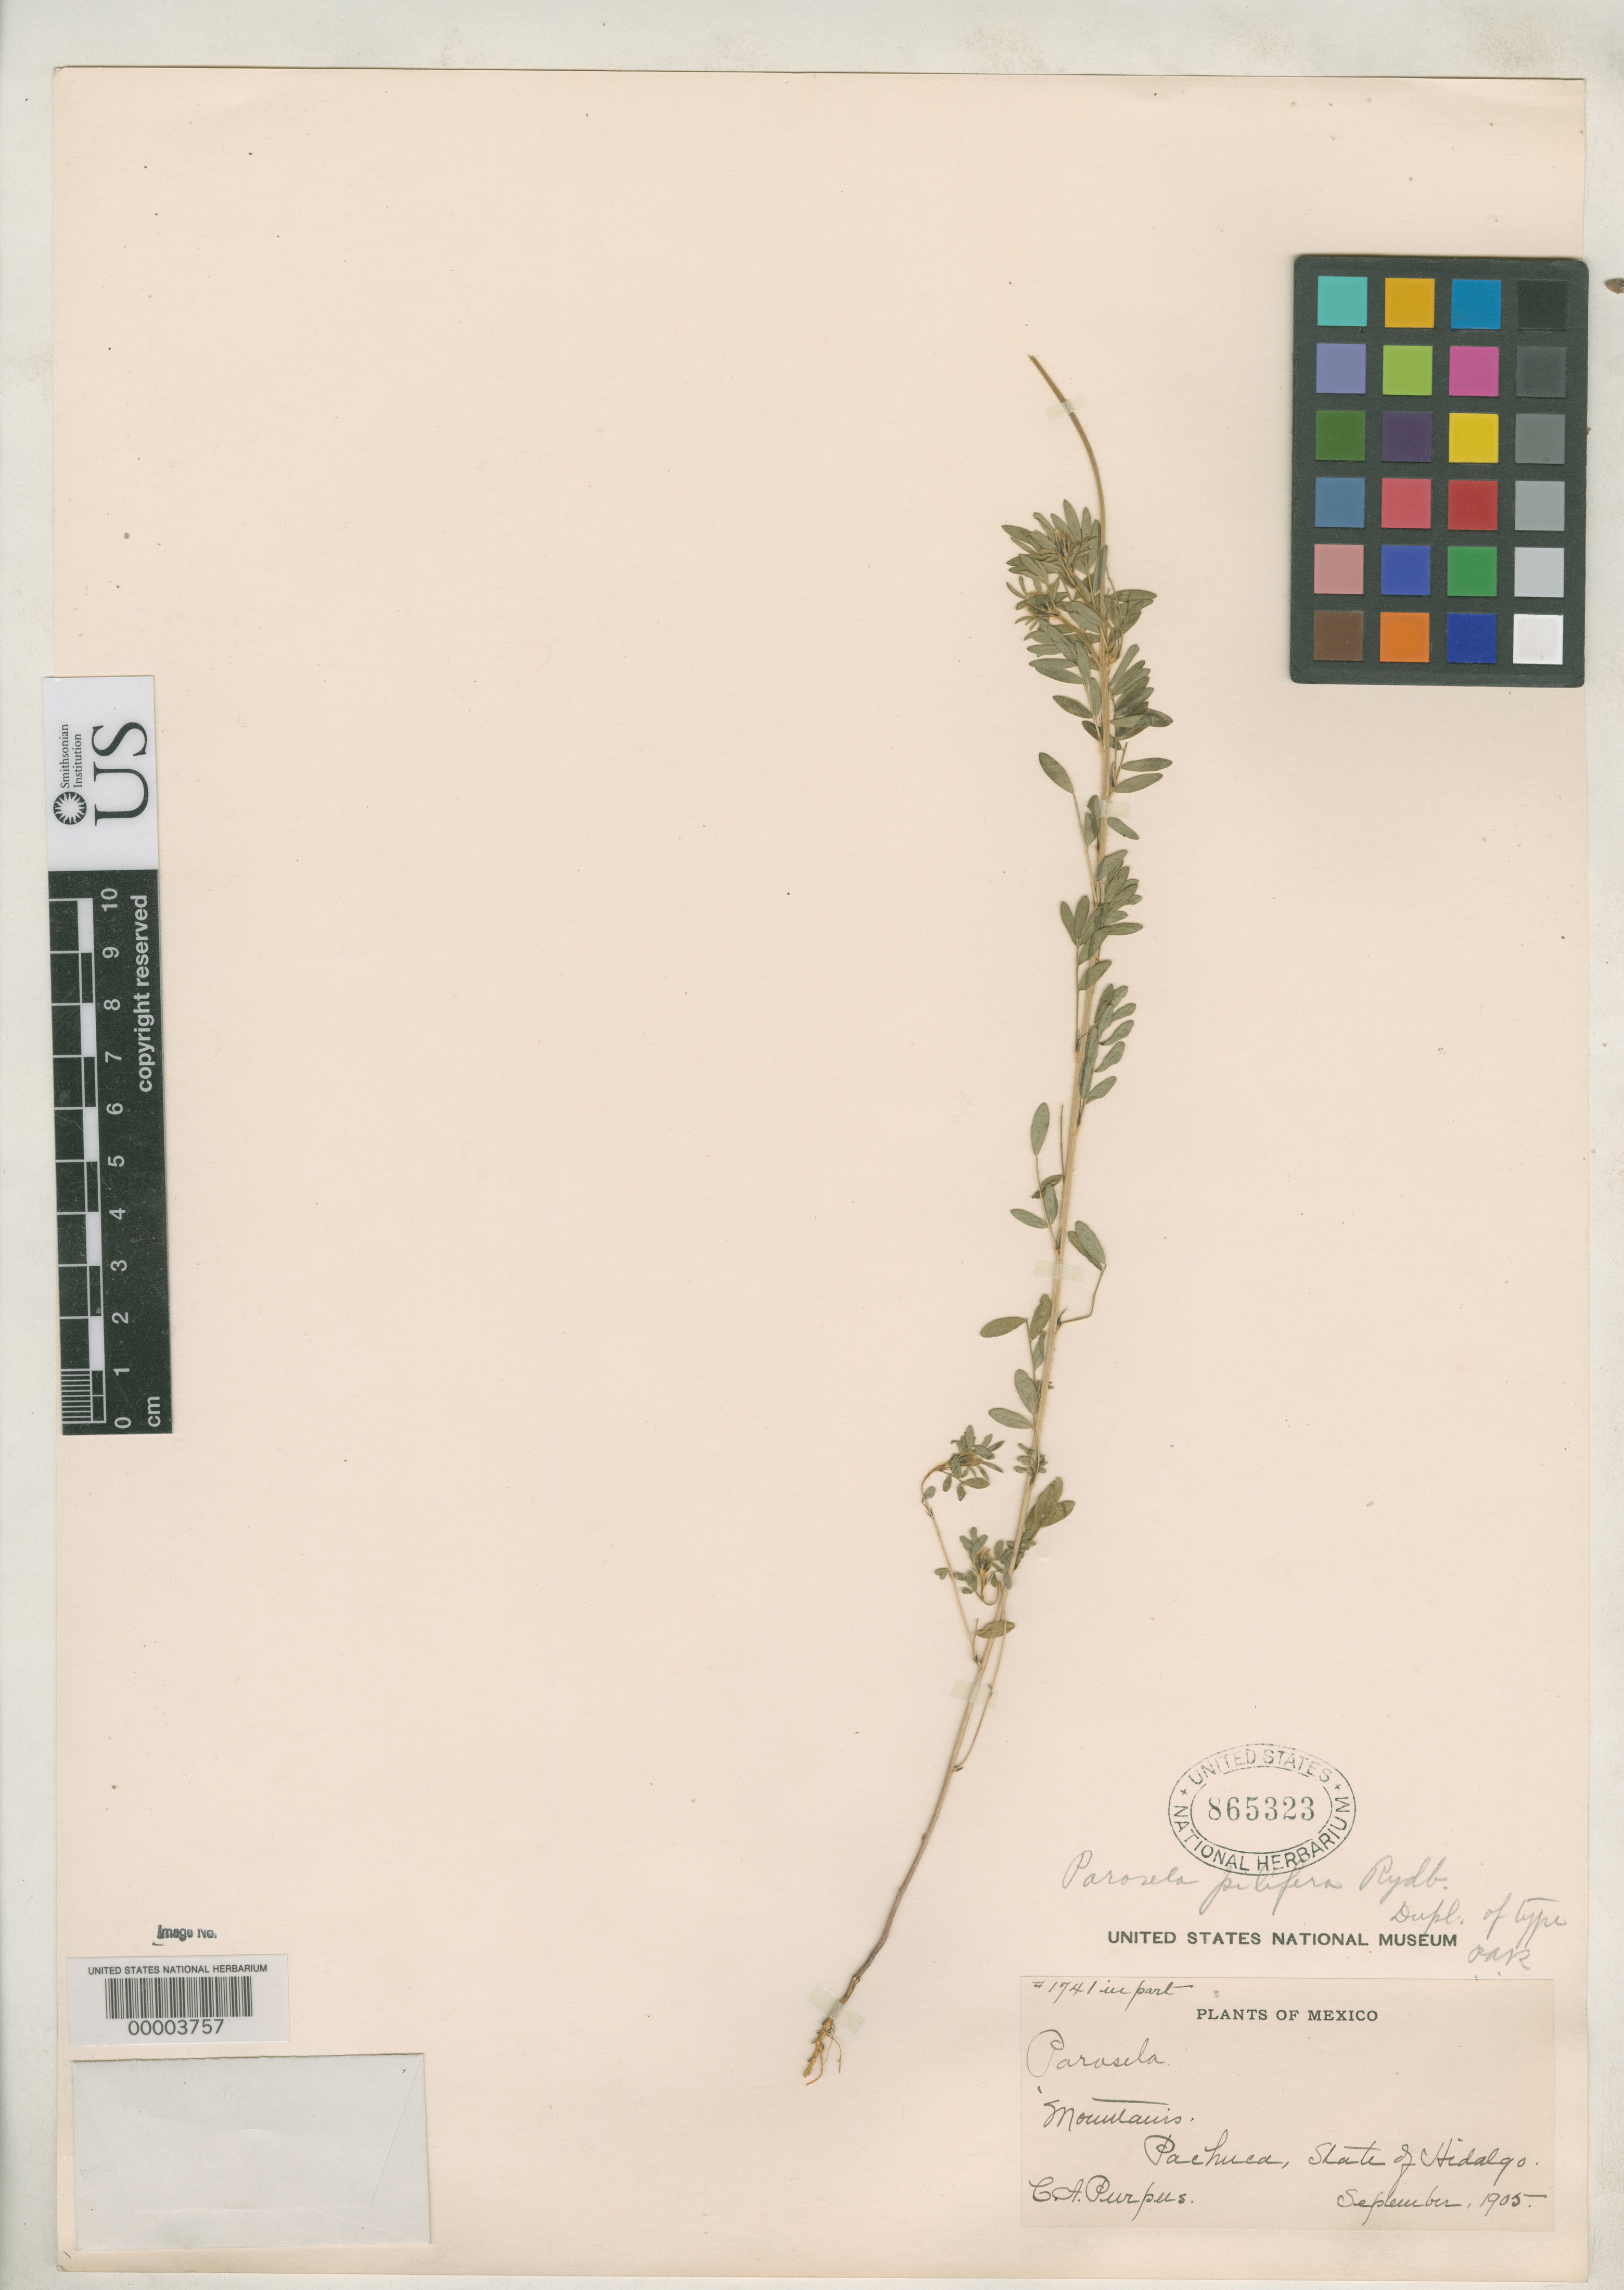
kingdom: Plantae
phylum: Tracheophyta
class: Magnoliopsida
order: Fabales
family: Fabaceae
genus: Parosela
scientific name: Parosela pilifera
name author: Rydb.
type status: Isotype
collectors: C. A. Purpus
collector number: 1741 p.p.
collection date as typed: Sep 1905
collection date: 1905-09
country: Mexico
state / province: Hidalgo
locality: Pachuca.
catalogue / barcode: US 865323